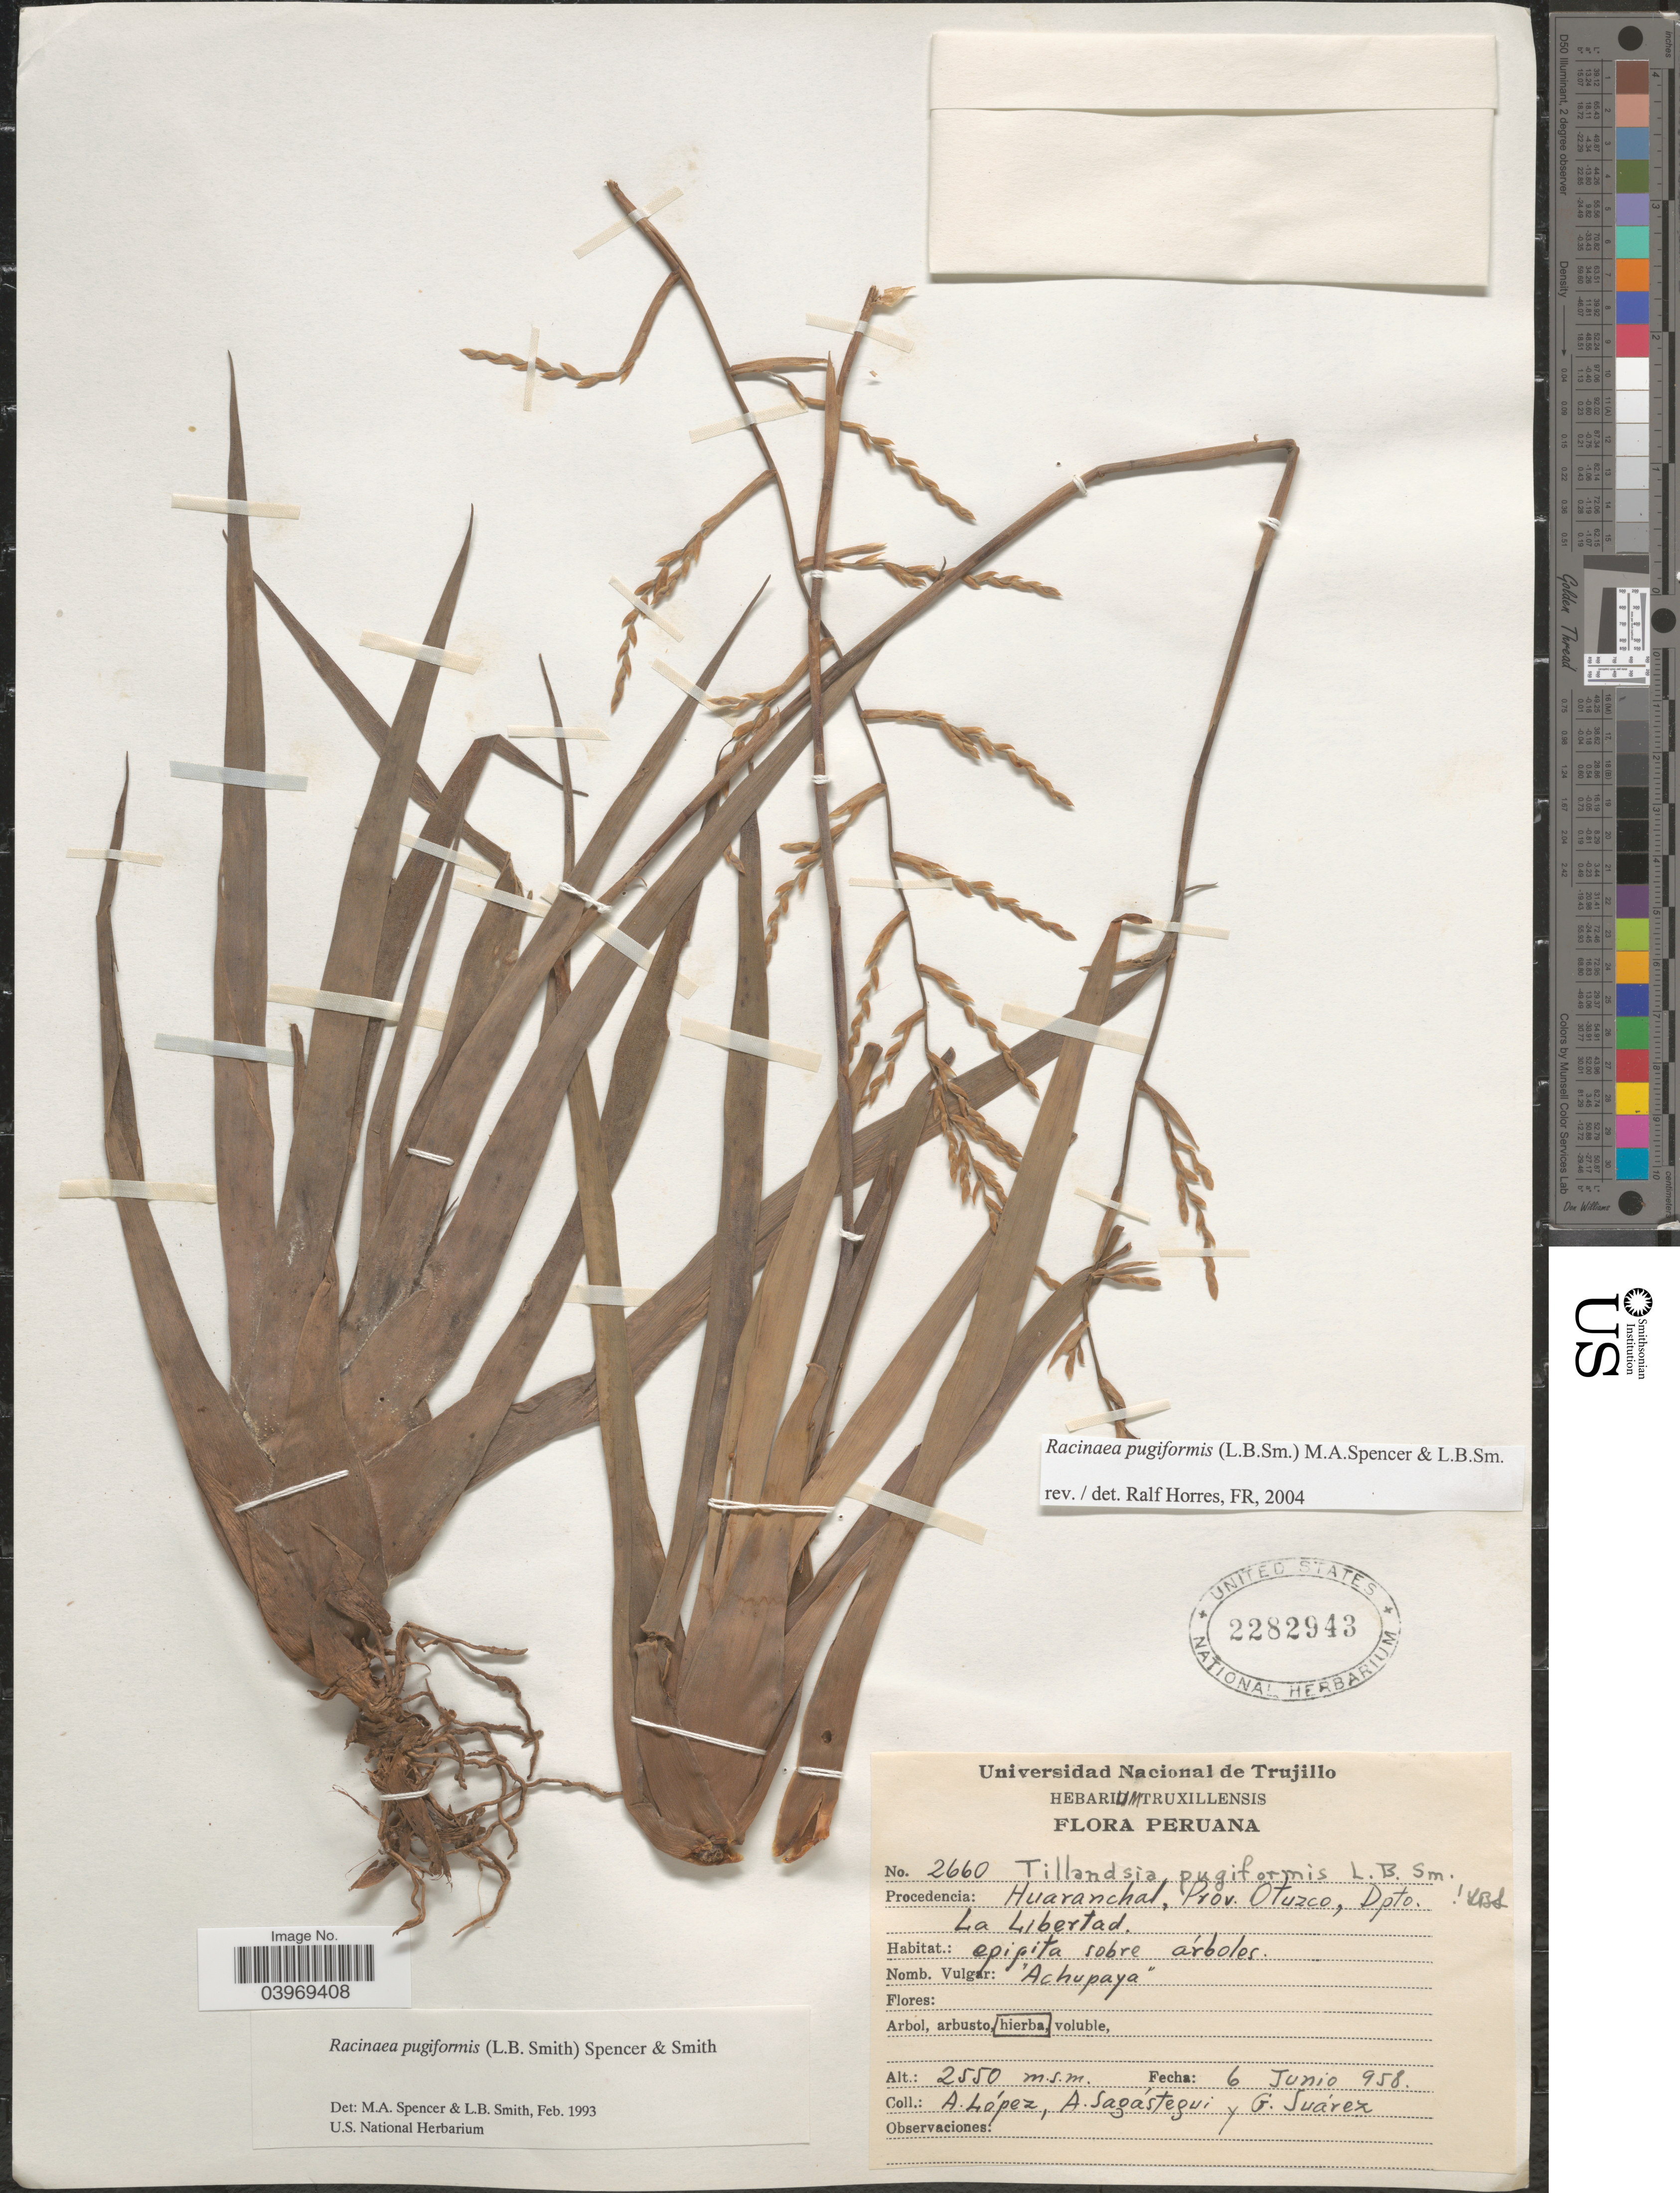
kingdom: Plantae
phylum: Tracheophyta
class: Liliopsida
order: Poales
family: Bromeliaceae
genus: Racinaea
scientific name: Racinaea pugiformis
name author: (L.B. Sm.) M.A. Spencer & L.B. Sm.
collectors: A. López, A. Sagastegui & G. Suárez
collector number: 2660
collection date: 1958-06-06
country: Peru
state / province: La Libertad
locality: Huaranchal, Prov. Otuzco, Dpto. La Libertad.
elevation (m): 2550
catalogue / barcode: US 2282943